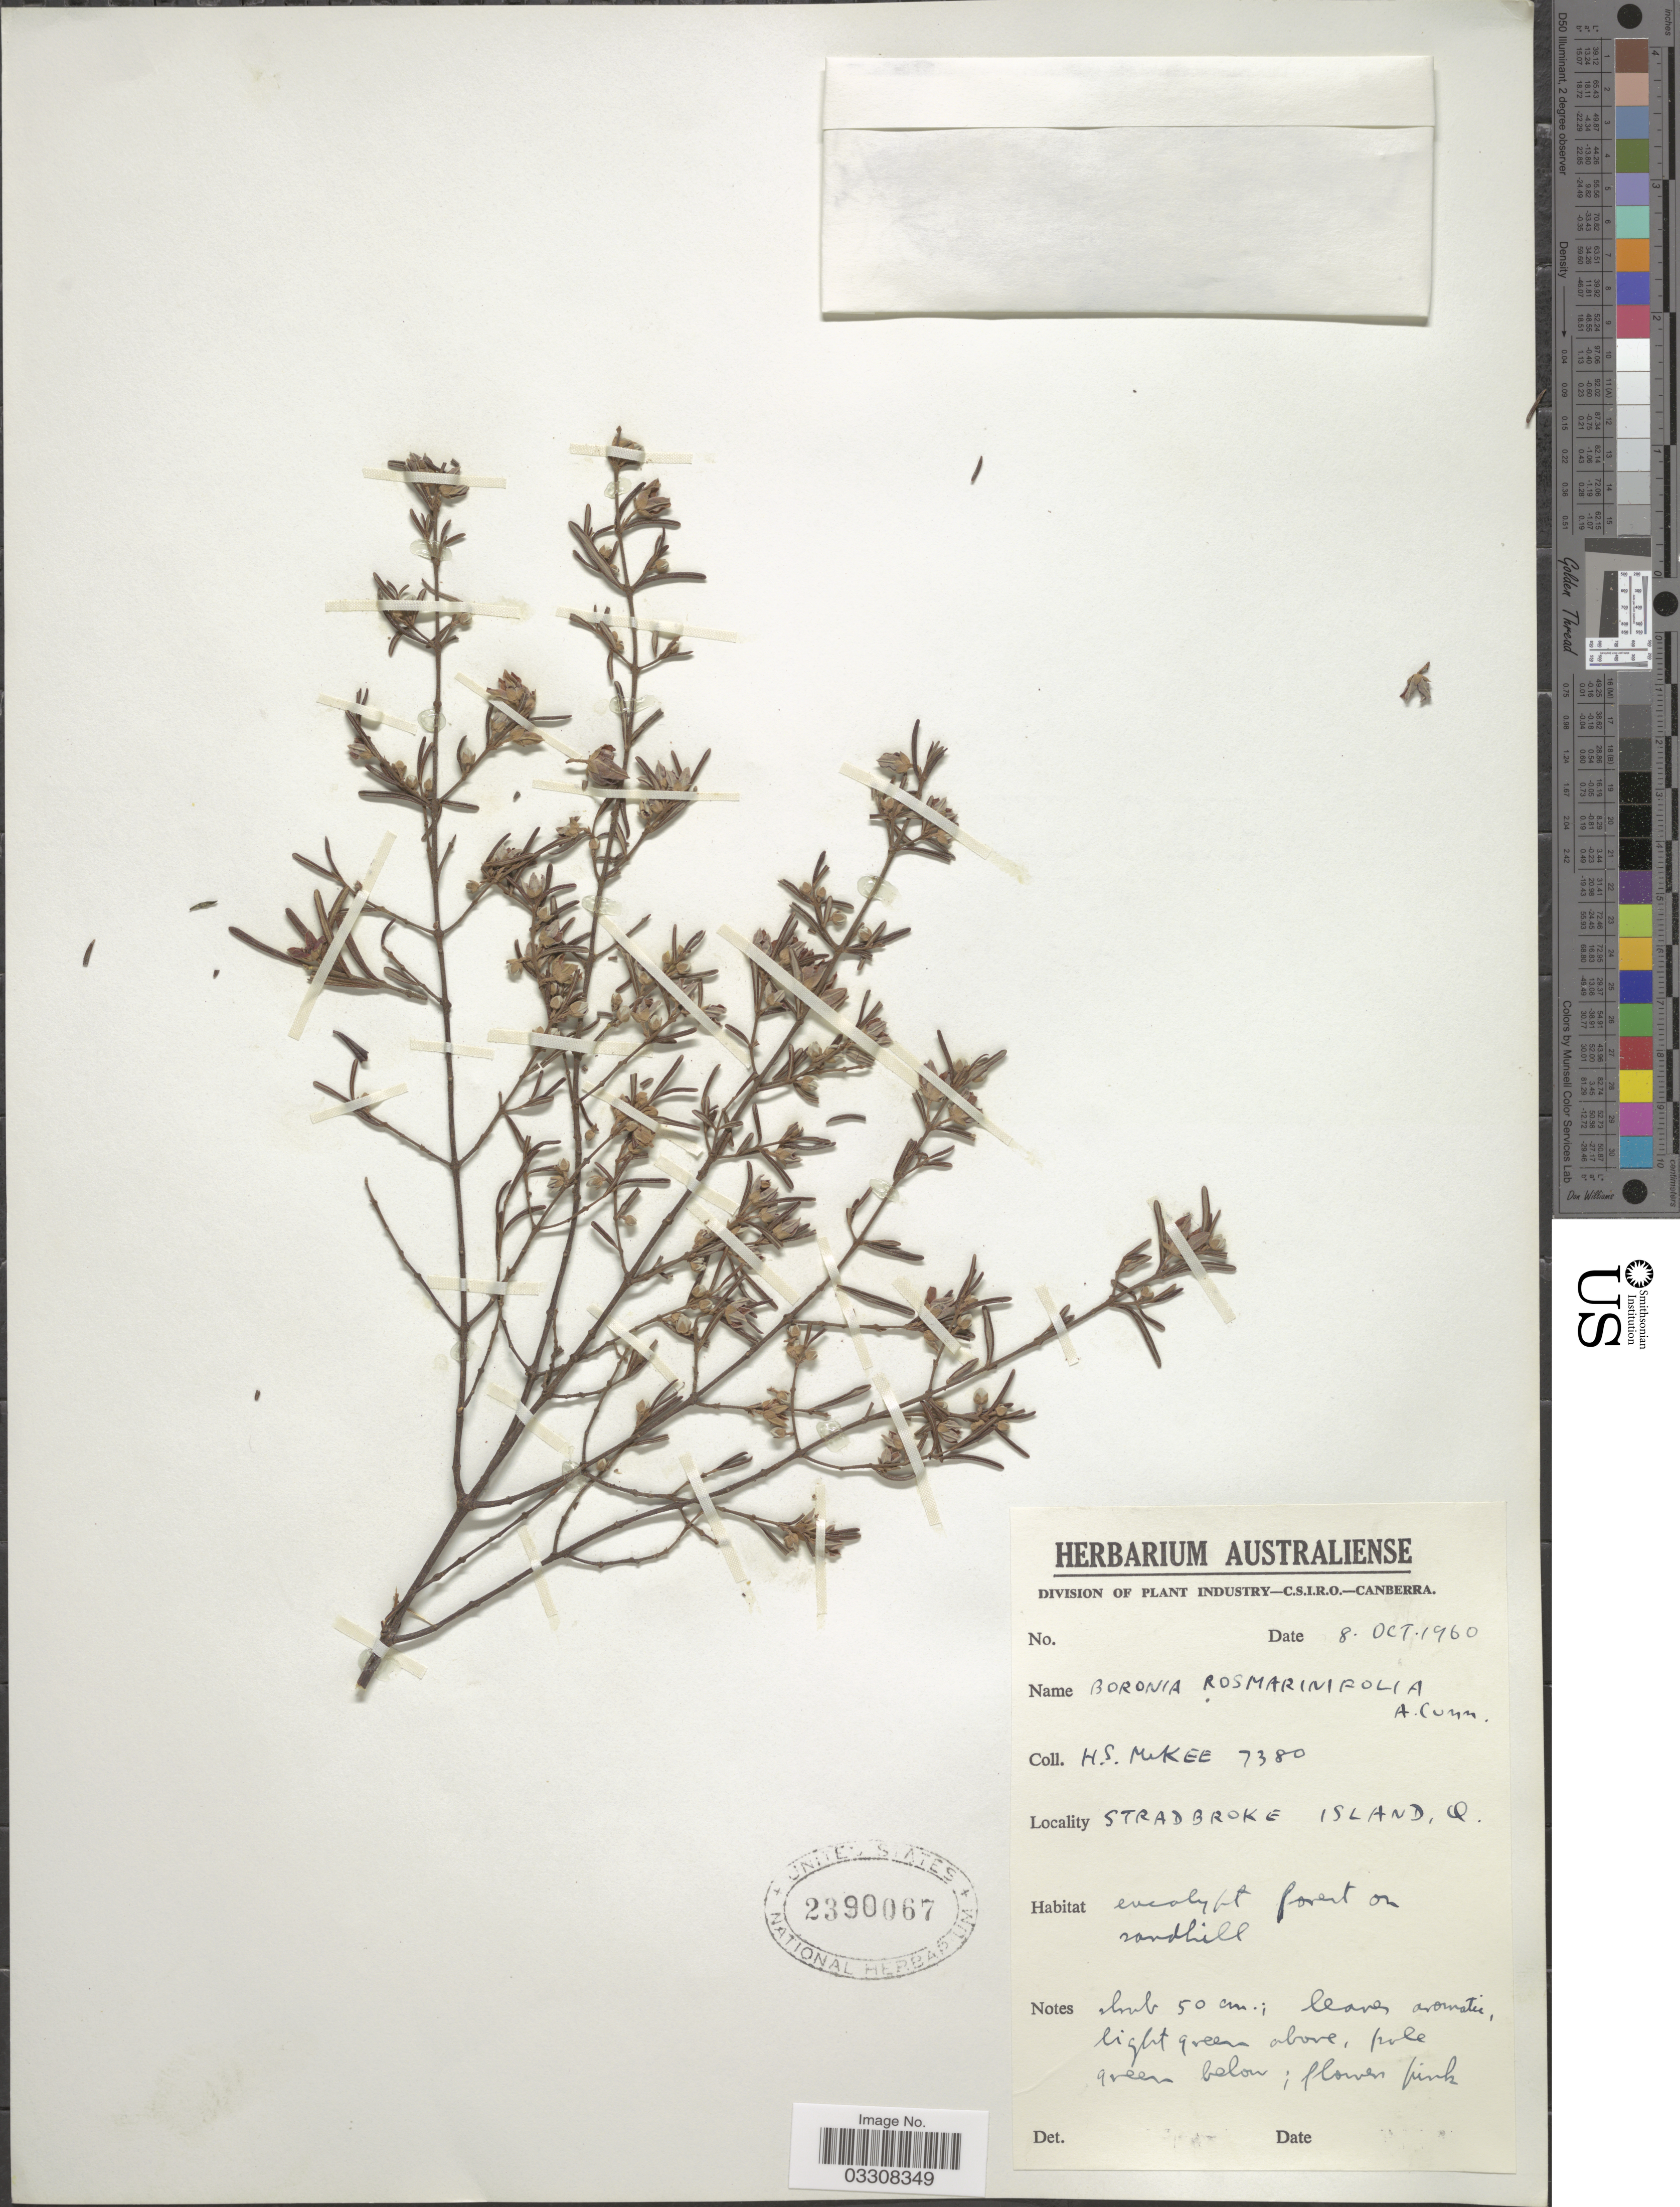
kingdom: Plantae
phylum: Tracheophyta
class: Magnoliopsida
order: Sapindales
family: Rutaceae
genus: Boronia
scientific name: Boronia rosmarinifolia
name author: A. Cunn.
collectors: H. S. McKee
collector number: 7380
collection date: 1960-10-08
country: Australia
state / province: Queensland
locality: Stradbroke Island.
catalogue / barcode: US 2390067